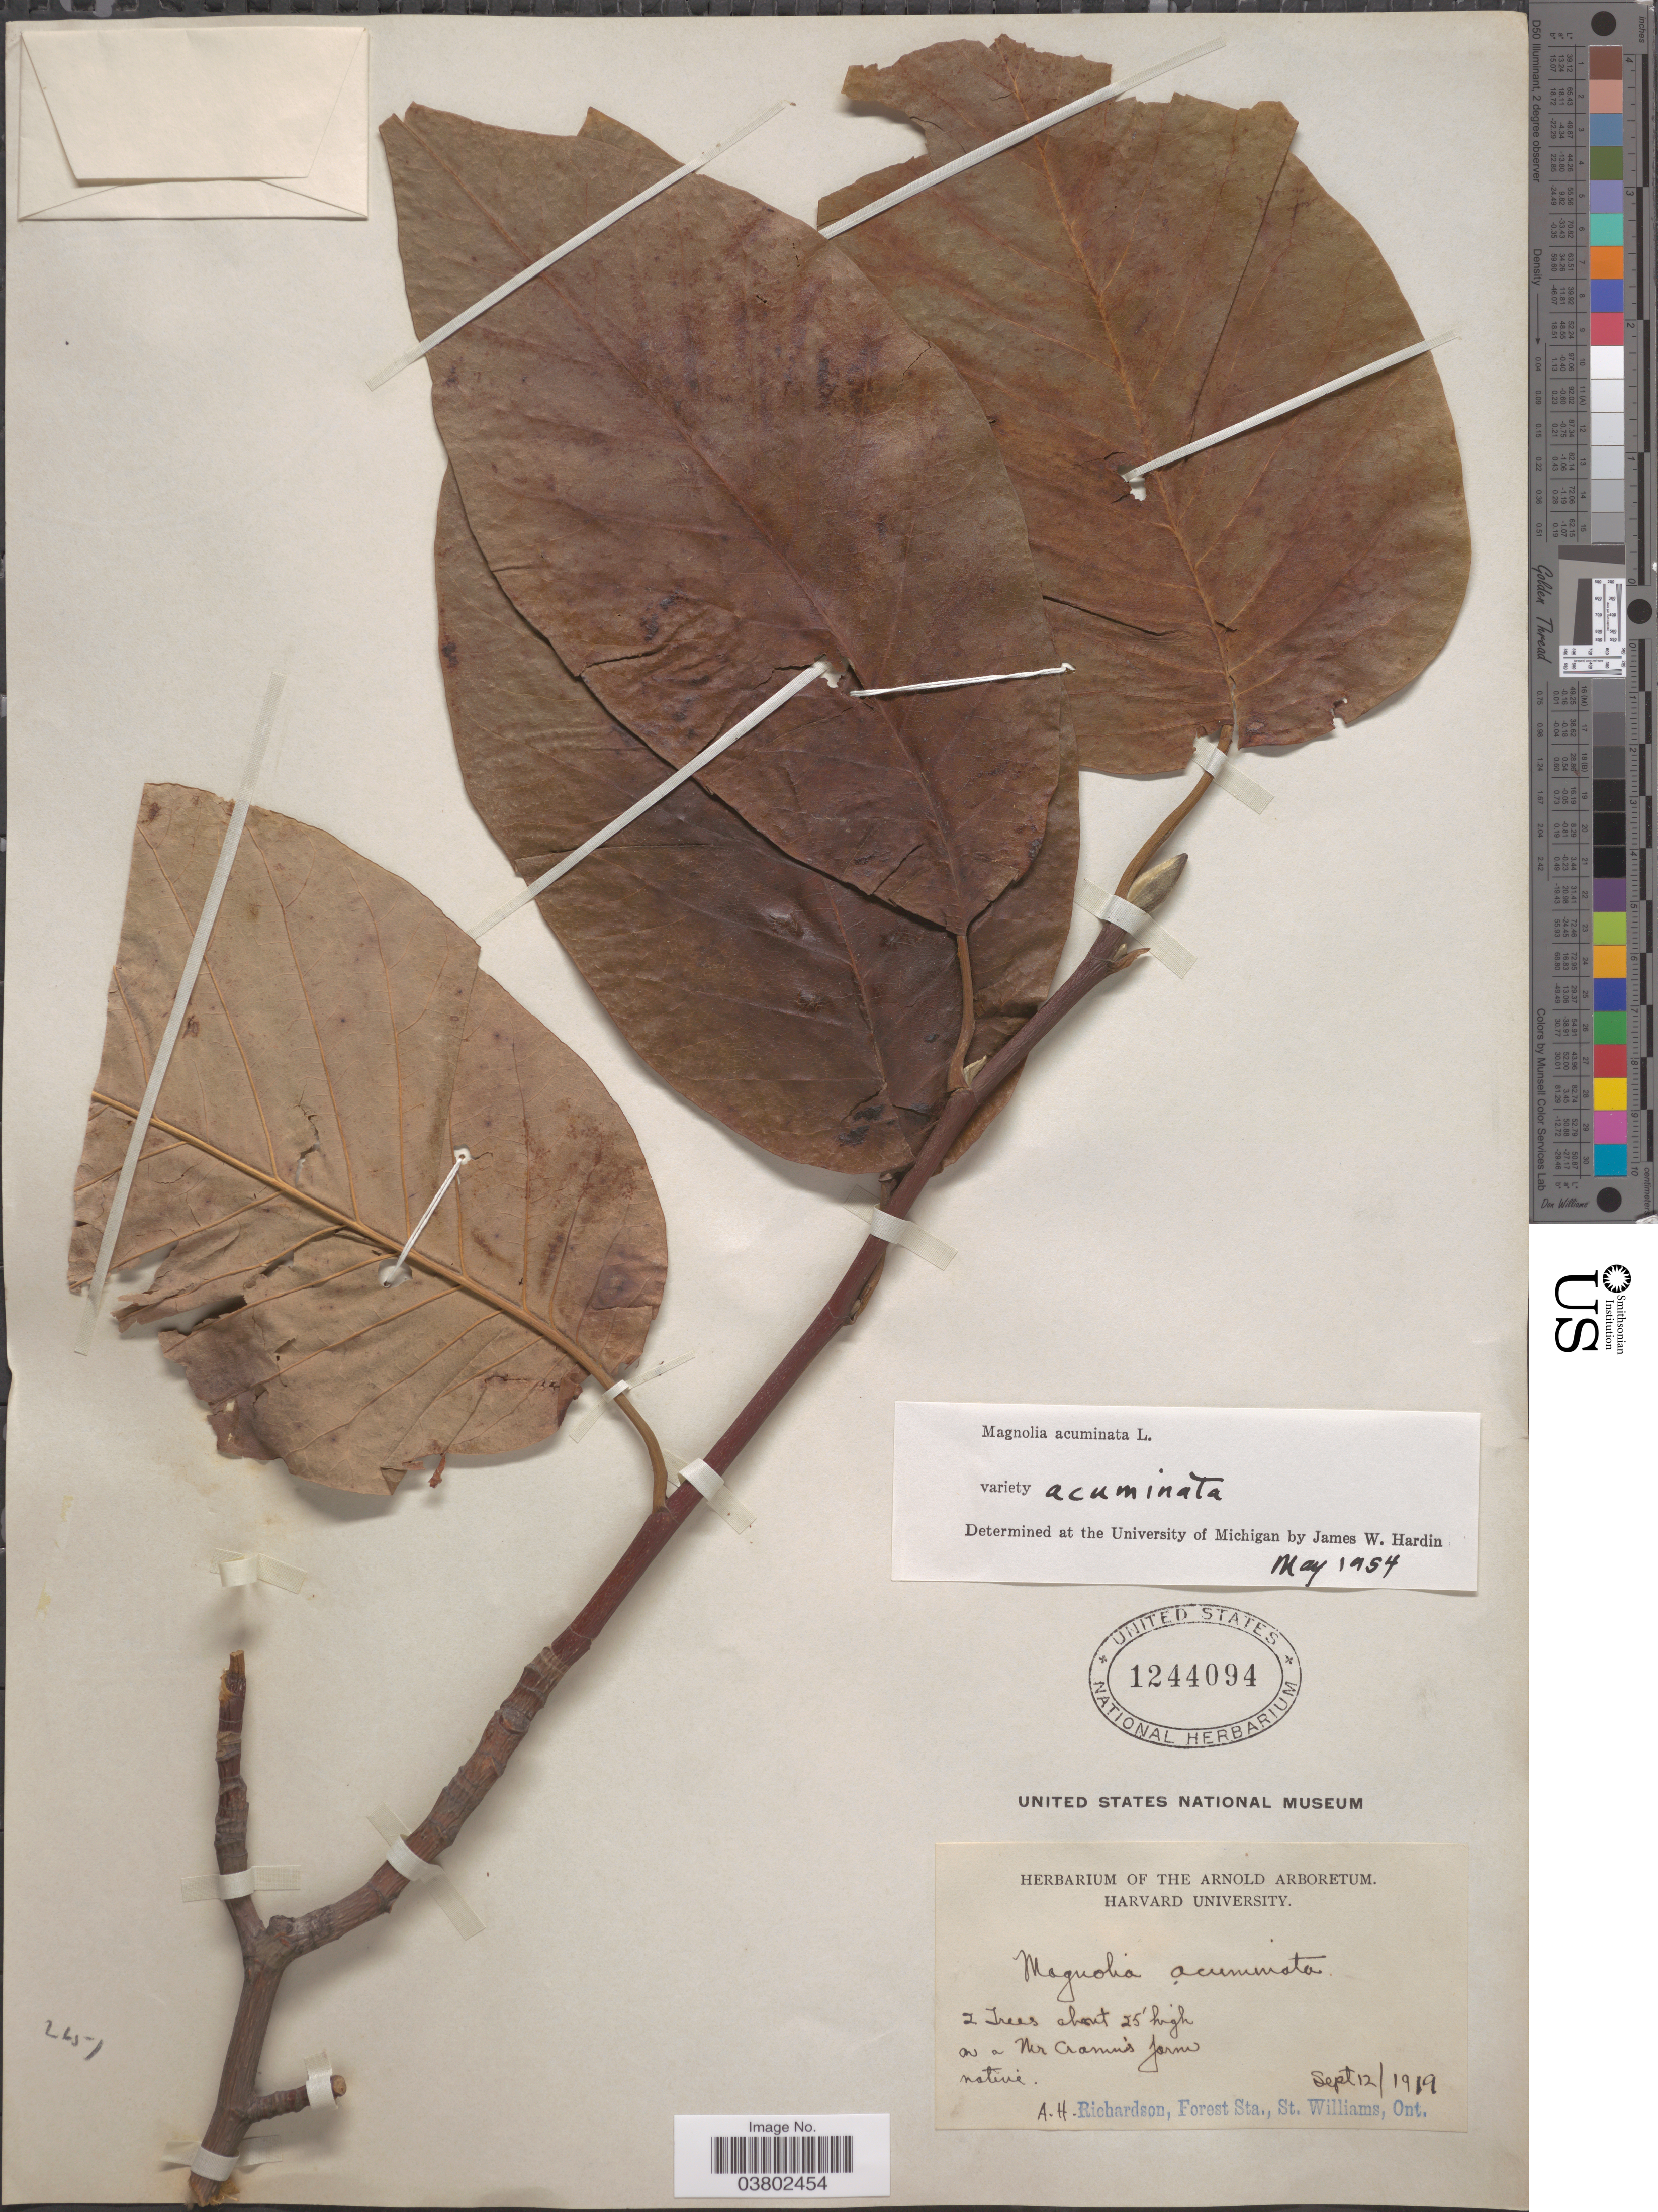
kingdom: Plantae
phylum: Tracheophyta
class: Magnoliopsida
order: Magnoliales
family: Magnoliaceae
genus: Magnolia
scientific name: Magnolia acuminata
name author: (L.) L.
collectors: A. Richardson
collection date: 1919-09-12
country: Canada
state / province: Ontario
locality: On a Mr. Cranin's farm.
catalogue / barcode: US 1244094